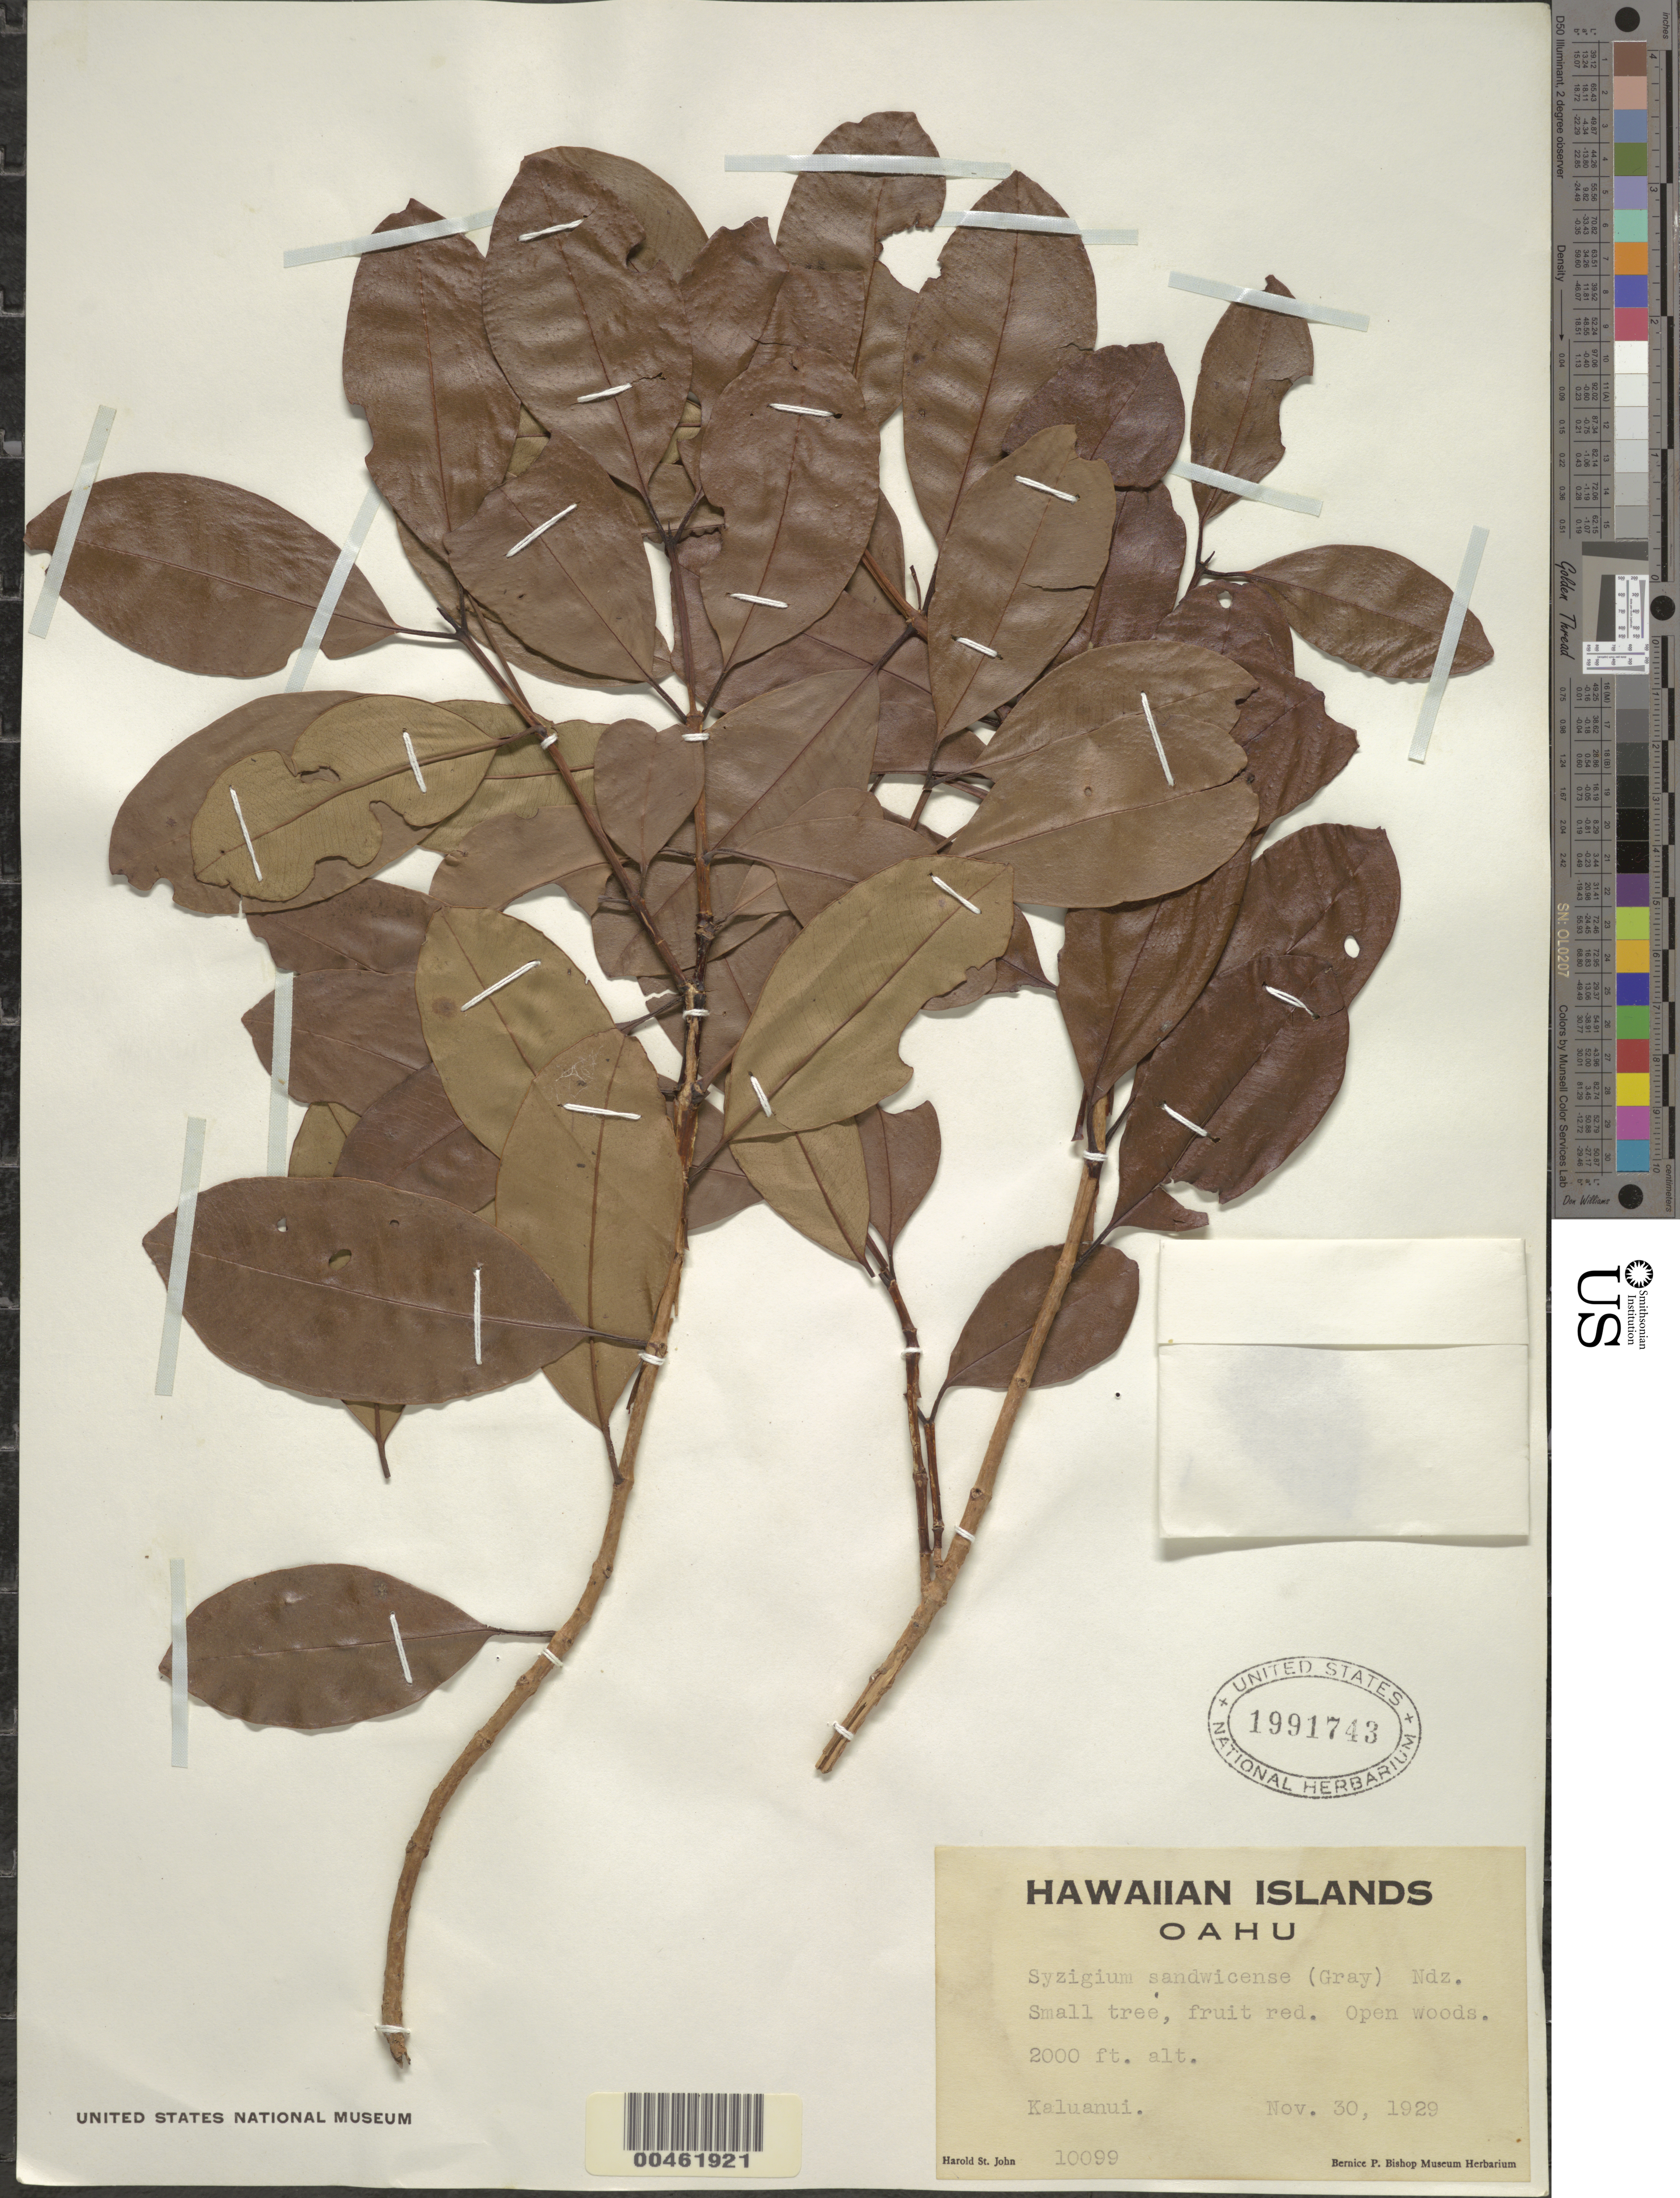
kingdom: Plantae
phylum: Tracheophyta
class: Magnoliopsida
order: Myrtales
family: Myrtaceae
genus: Syzygium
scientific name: Syzygium sandwicense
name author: (A. Gray) Müll. Stuttg.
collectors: H. St. John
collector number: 10099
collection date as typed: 30 Nov 1929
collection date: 1929-11-30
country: United States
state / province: Hawaii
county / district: Kauai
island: Kaua'i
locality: Kaluanui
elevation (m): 610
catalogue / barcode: US 1991743